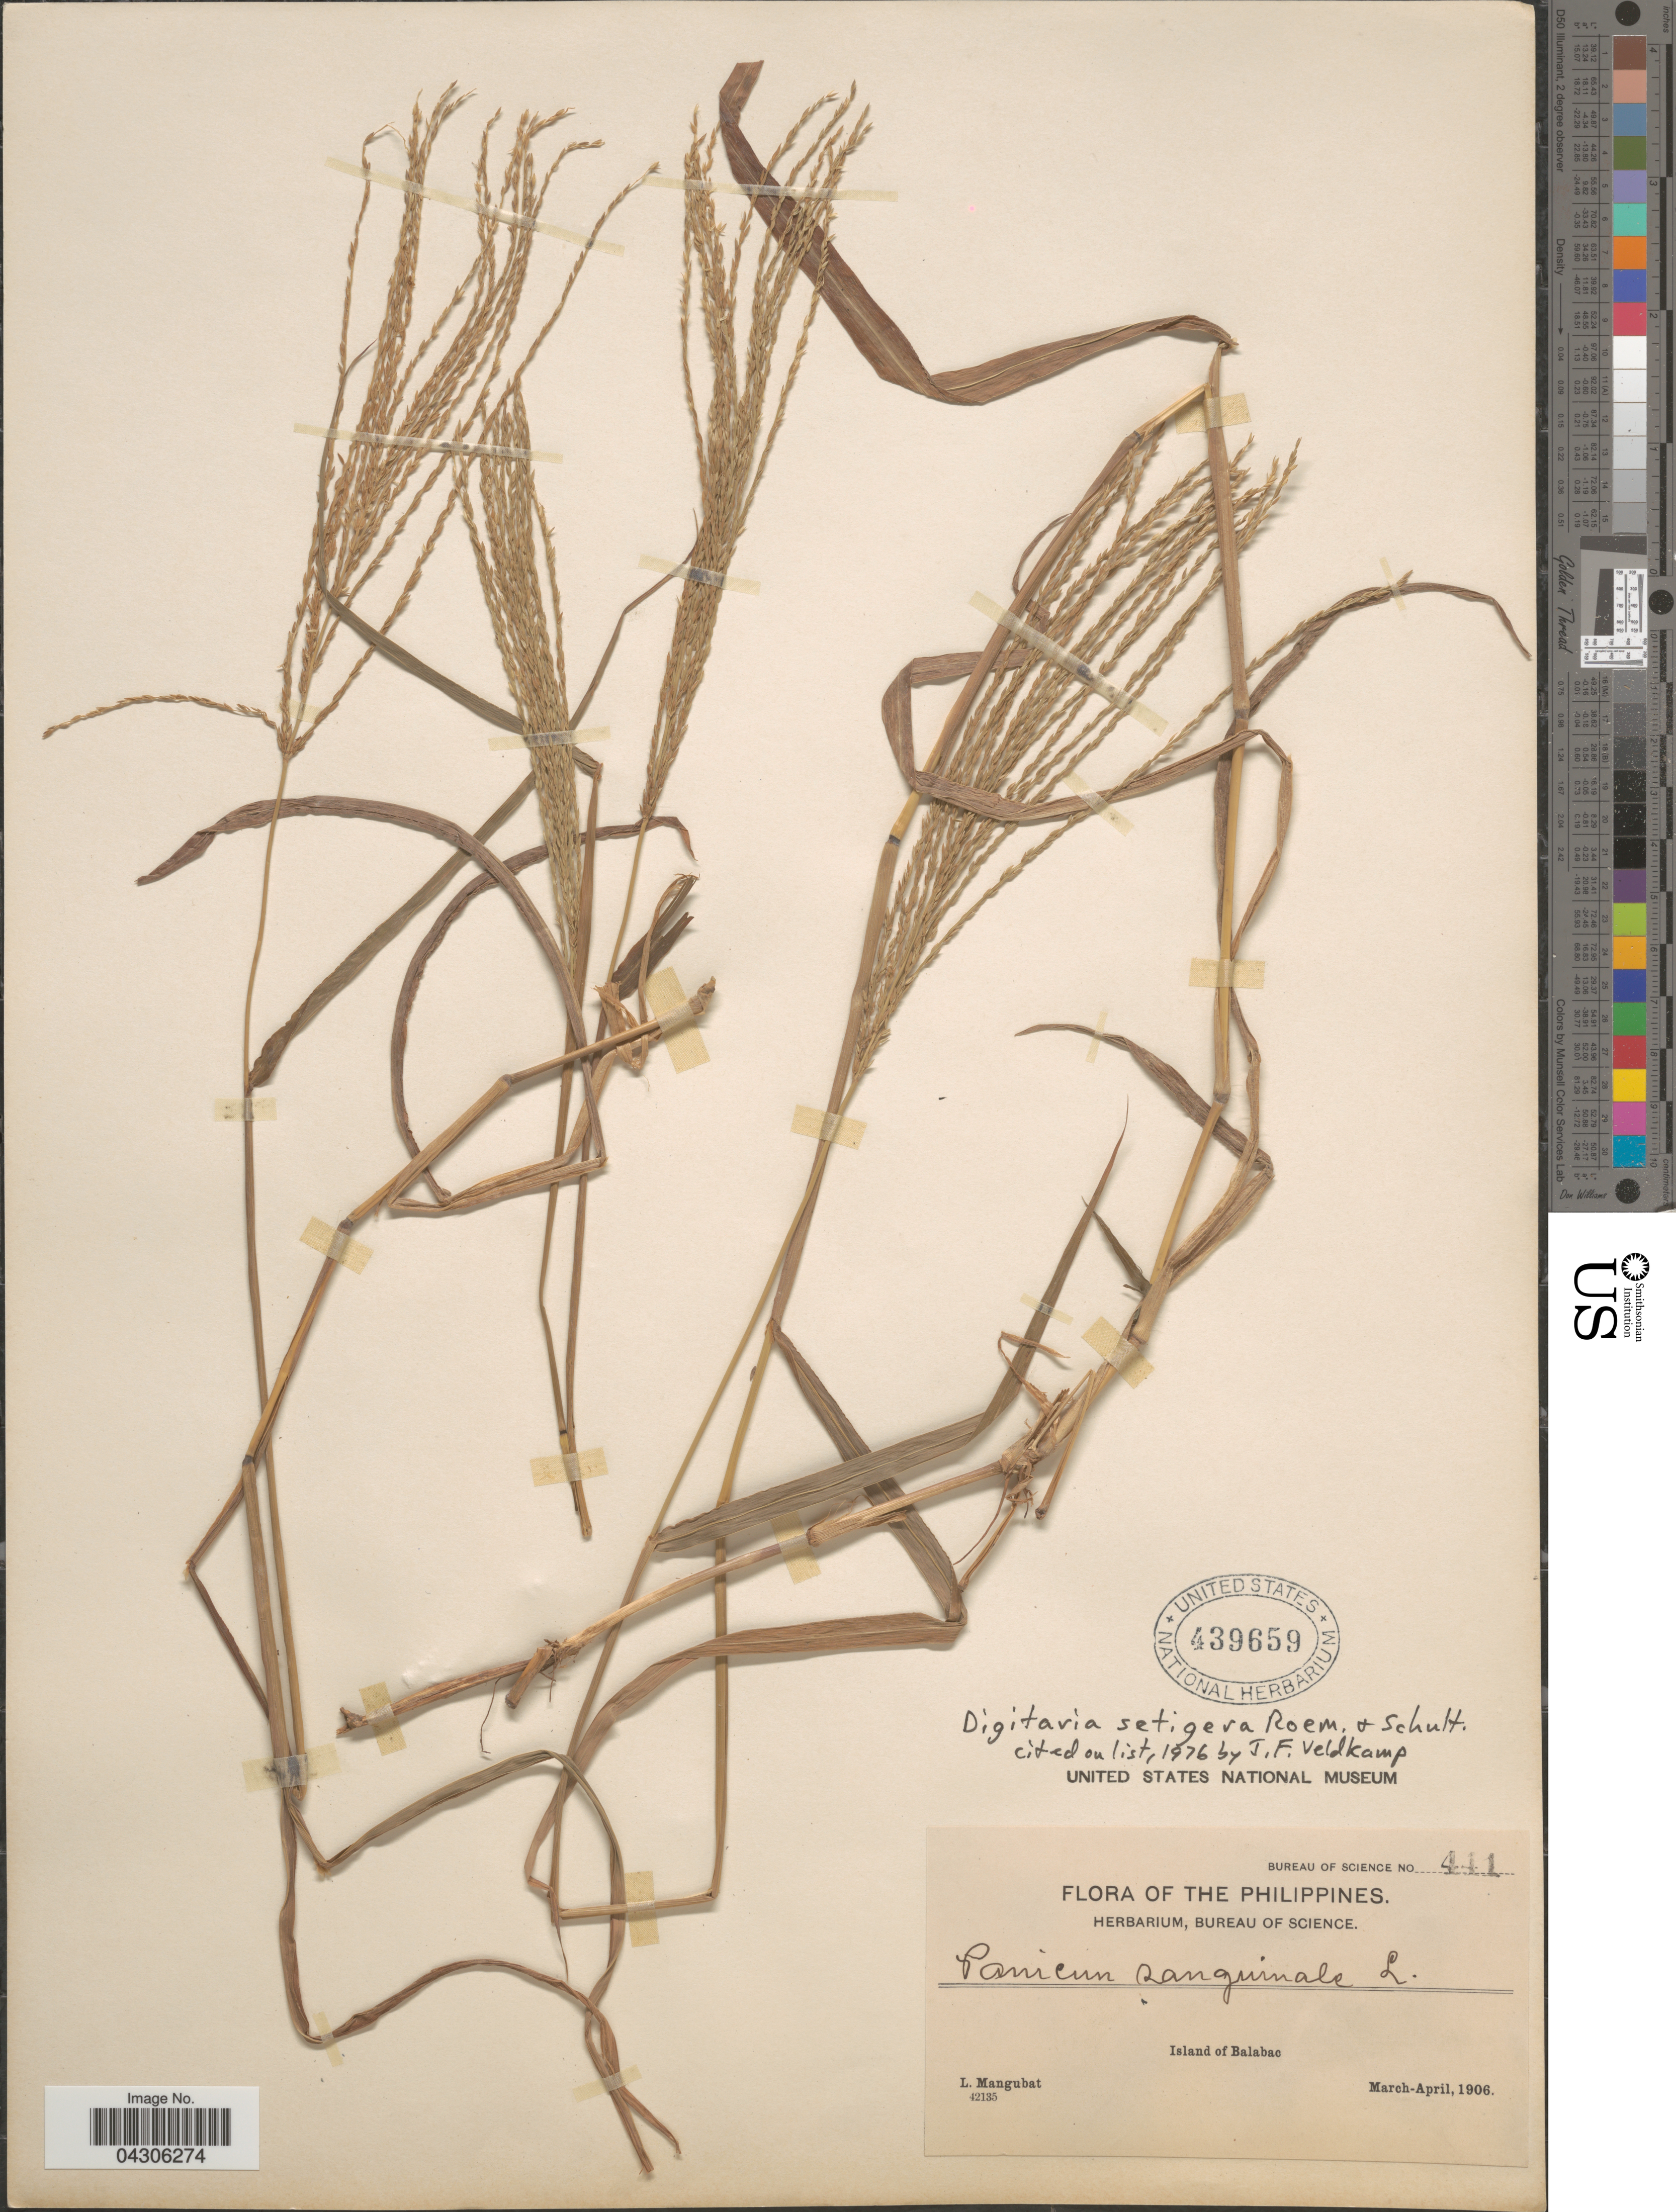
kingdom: Plantae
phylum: Tracheophyta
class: Liliopsida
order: Poales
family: Poaceae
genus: Digitaria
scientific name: Digitaria setigera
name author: Roth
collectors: L. Mangubat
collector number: Bureau of Science 441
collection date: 1906-03/1906-04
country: Philippines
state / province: Mimaropa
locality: Island of Balabac.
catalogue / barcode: US 439659